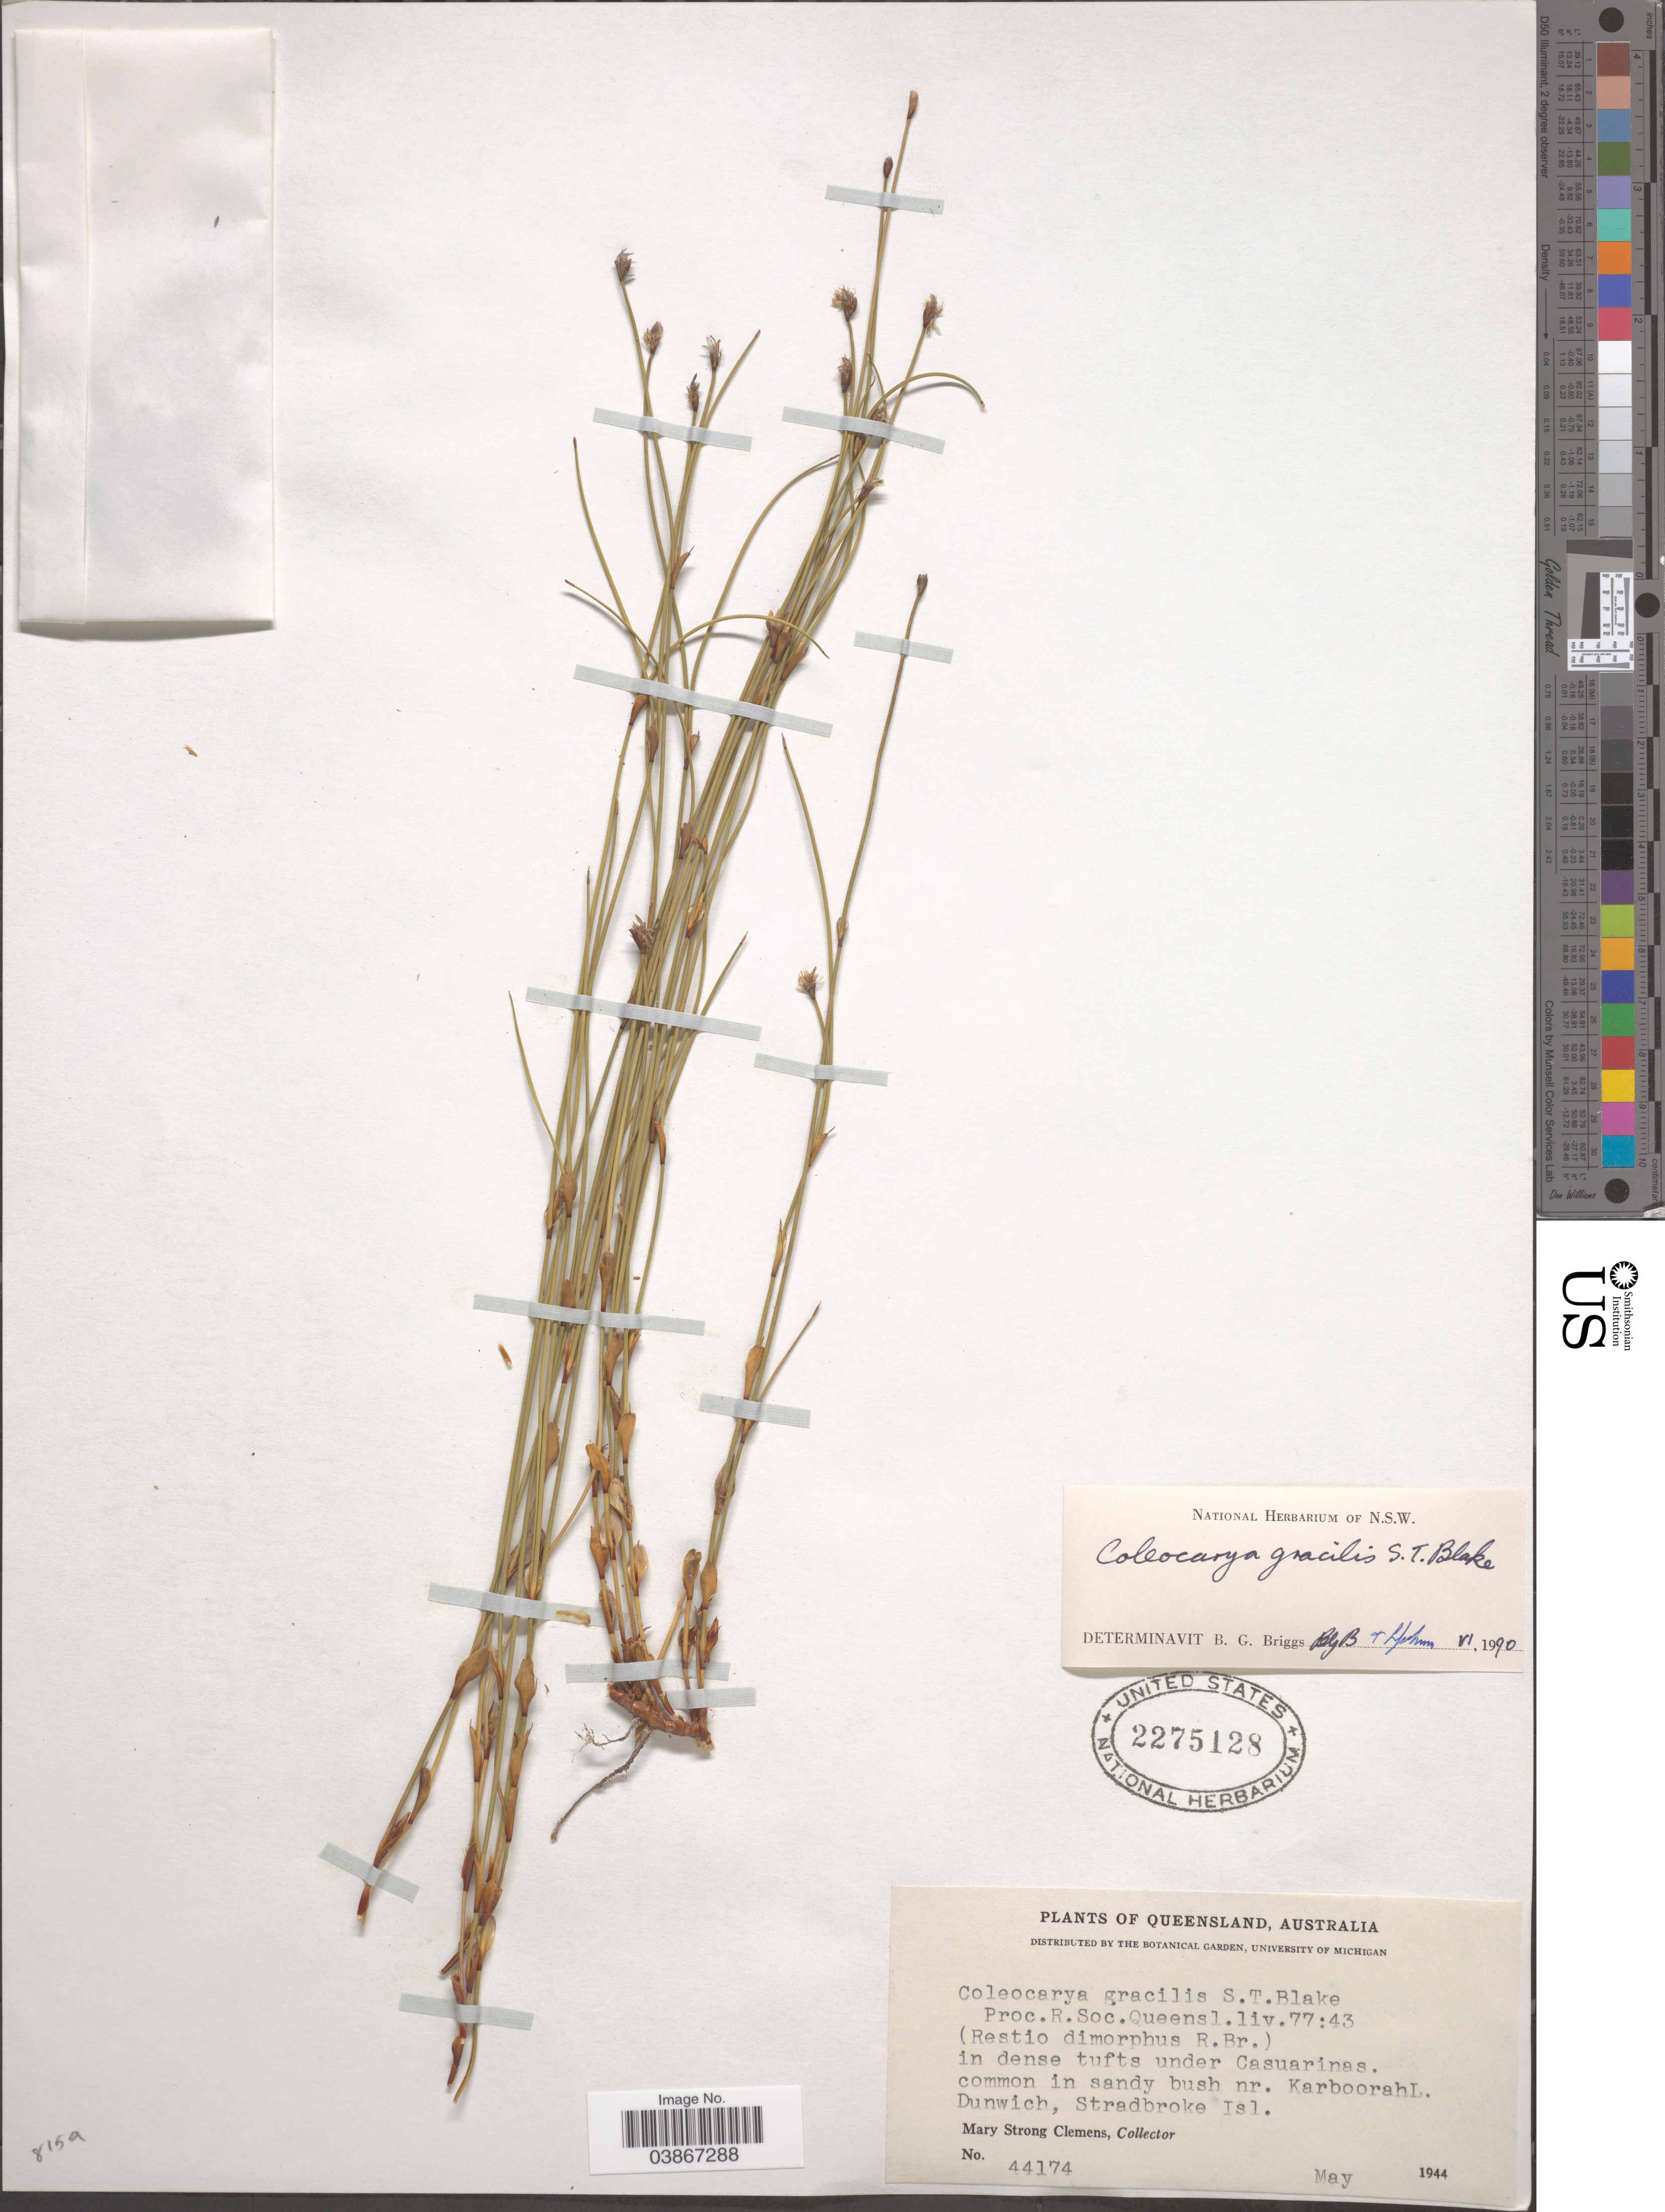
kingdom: Plantae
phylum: Tracheophyta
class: Liliopsida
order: Poales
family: Restionaceae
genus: Coleocarya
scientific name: Coleocarya gracilis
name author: S.T. Blake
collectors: M. S. Clemens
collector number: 44174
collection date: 1944-05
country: Australia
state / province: Queensland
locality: Dunwich, Stradbroke Isl.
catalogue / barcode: US 2275128